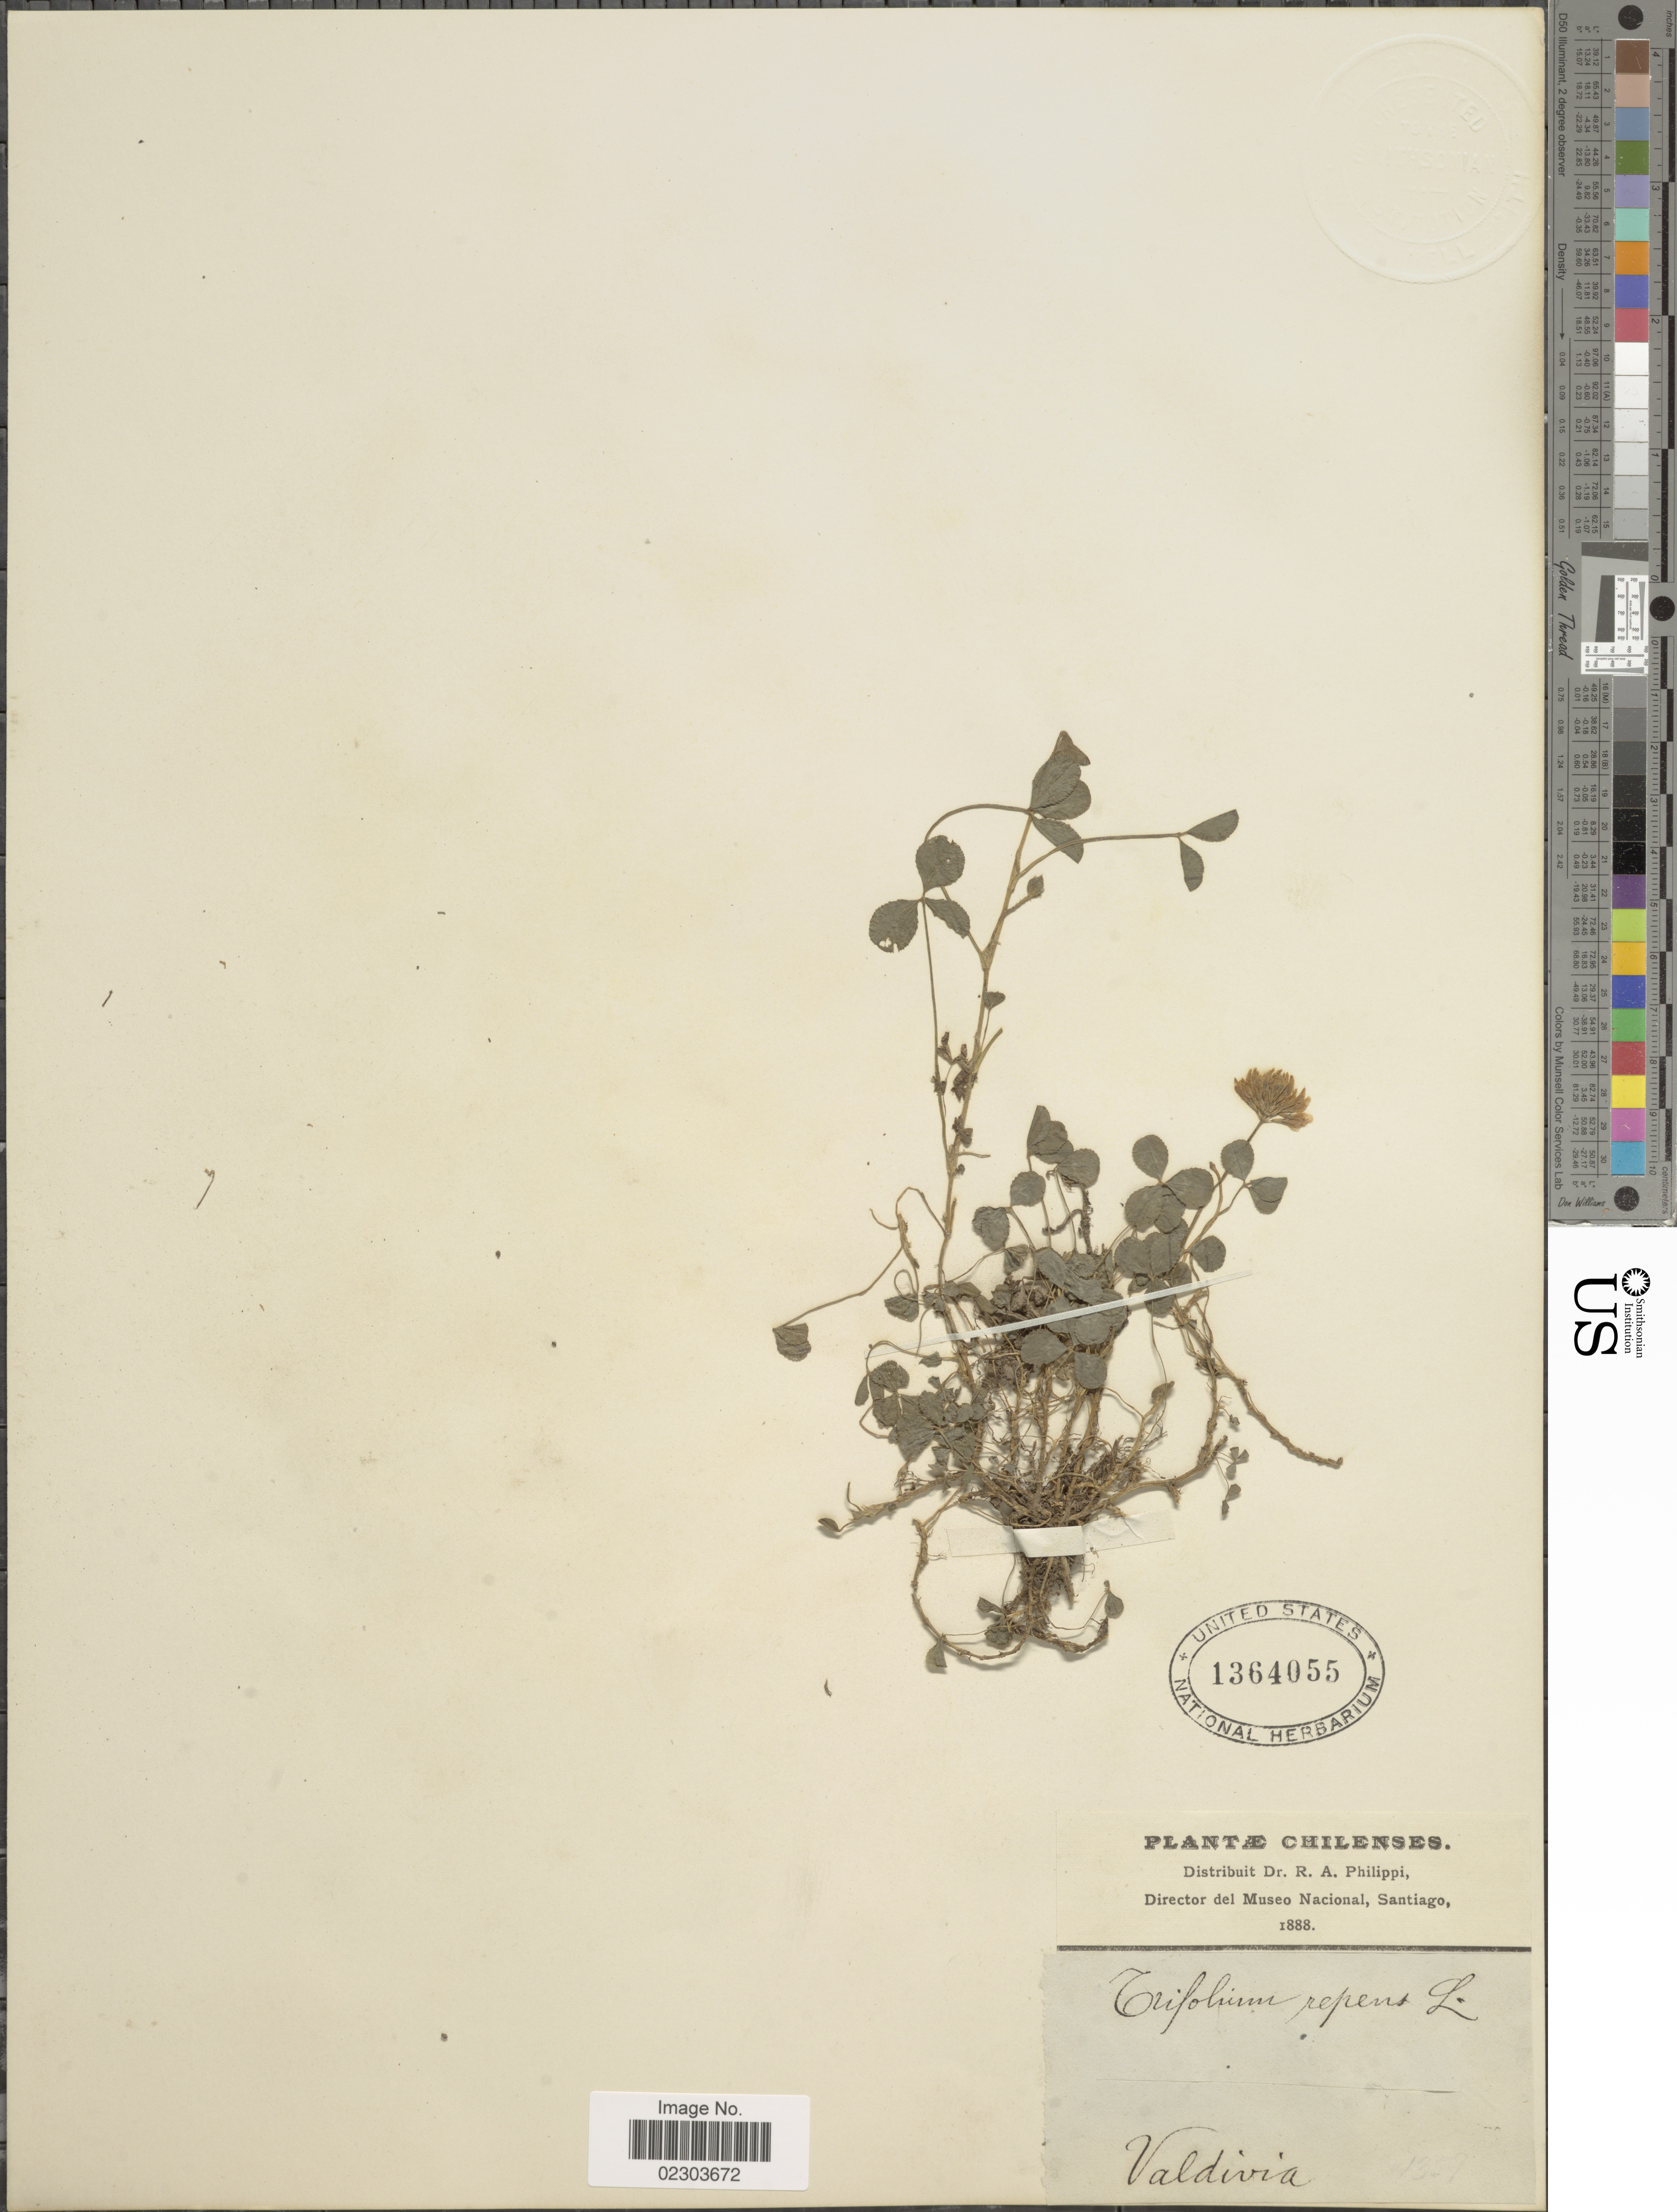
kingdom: Plantae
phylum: Tracheophyta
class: Magnoliopsida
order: Fabales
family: Fabaceae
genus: Trifolium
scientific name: Trifolium repens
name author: L.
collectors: R. A. Philippi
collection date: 1888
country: Chile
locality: Valdivia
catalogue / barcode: US 1364055